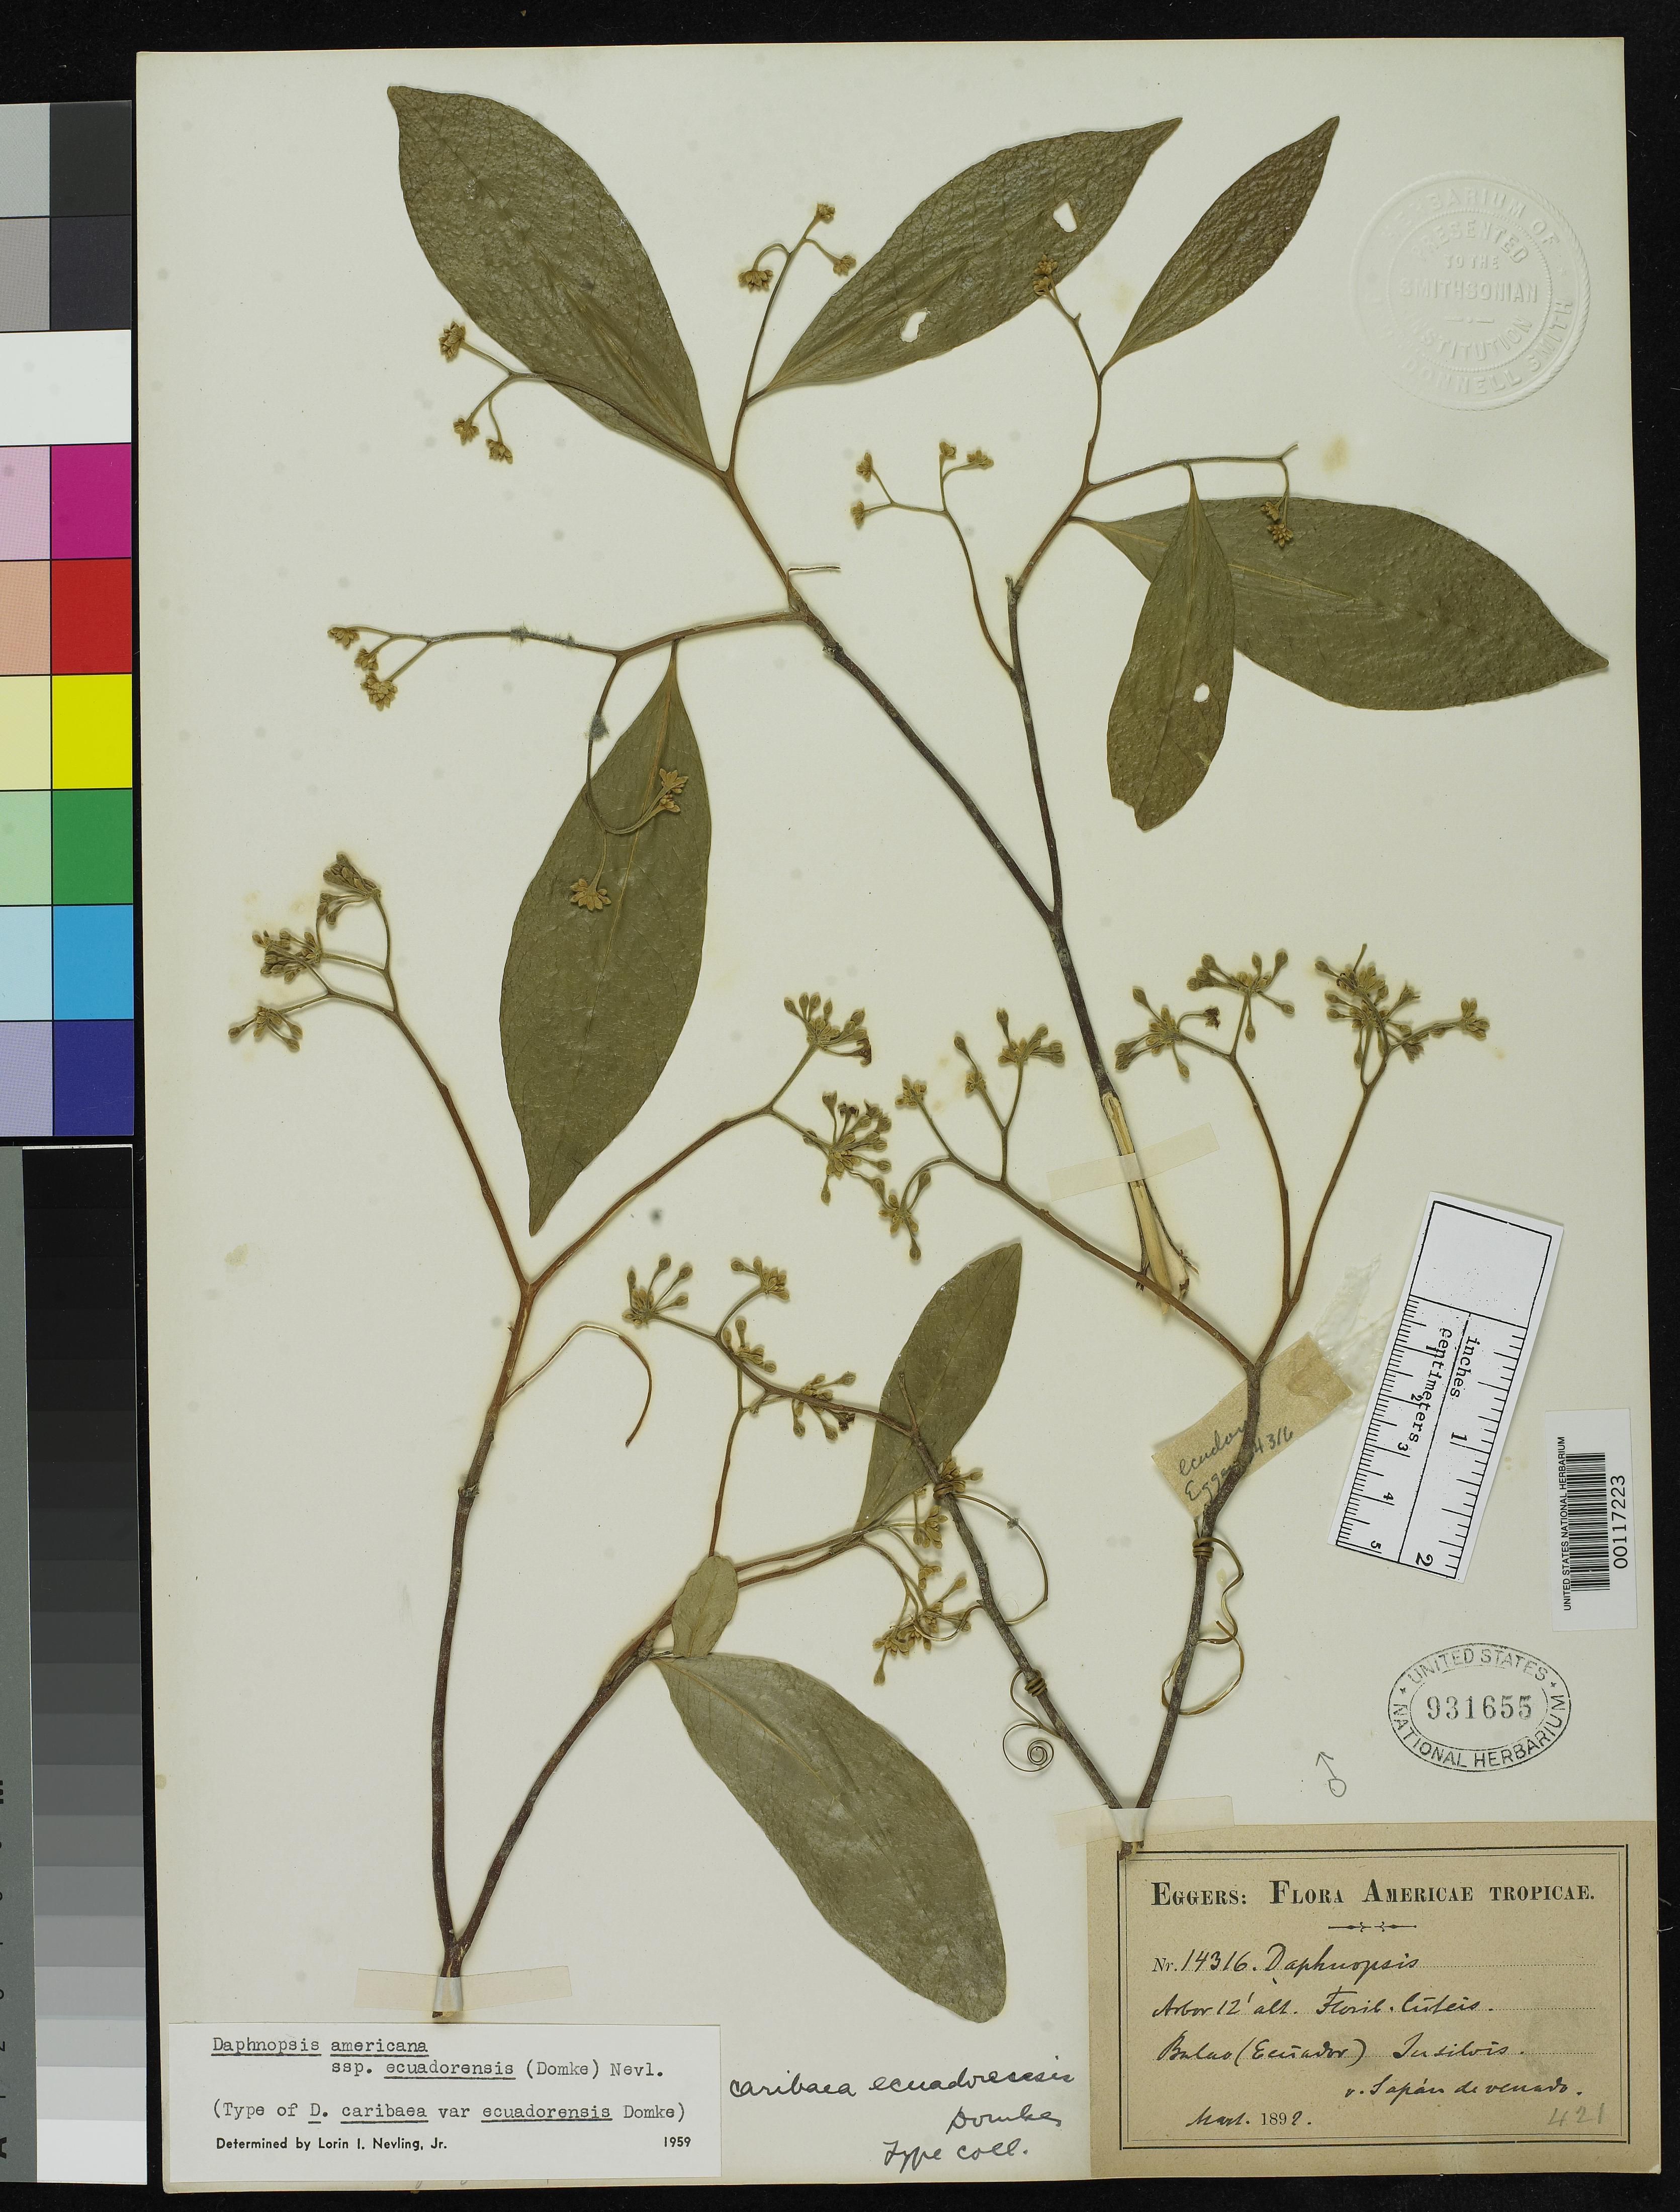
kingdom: Plantae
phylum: Tracheophyta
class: Magnoliopsida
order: Malvales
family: Thymelaeaceae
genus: Daphnopsis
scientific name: Daphnopsis caribaea var. ecuadorensis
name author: Domke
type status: Holotype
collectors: H. F. A. von Eggers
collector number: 14316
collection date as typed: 1892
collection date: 1892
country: Ecuador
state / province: Guayas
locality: Balao.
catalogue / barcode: US 931655